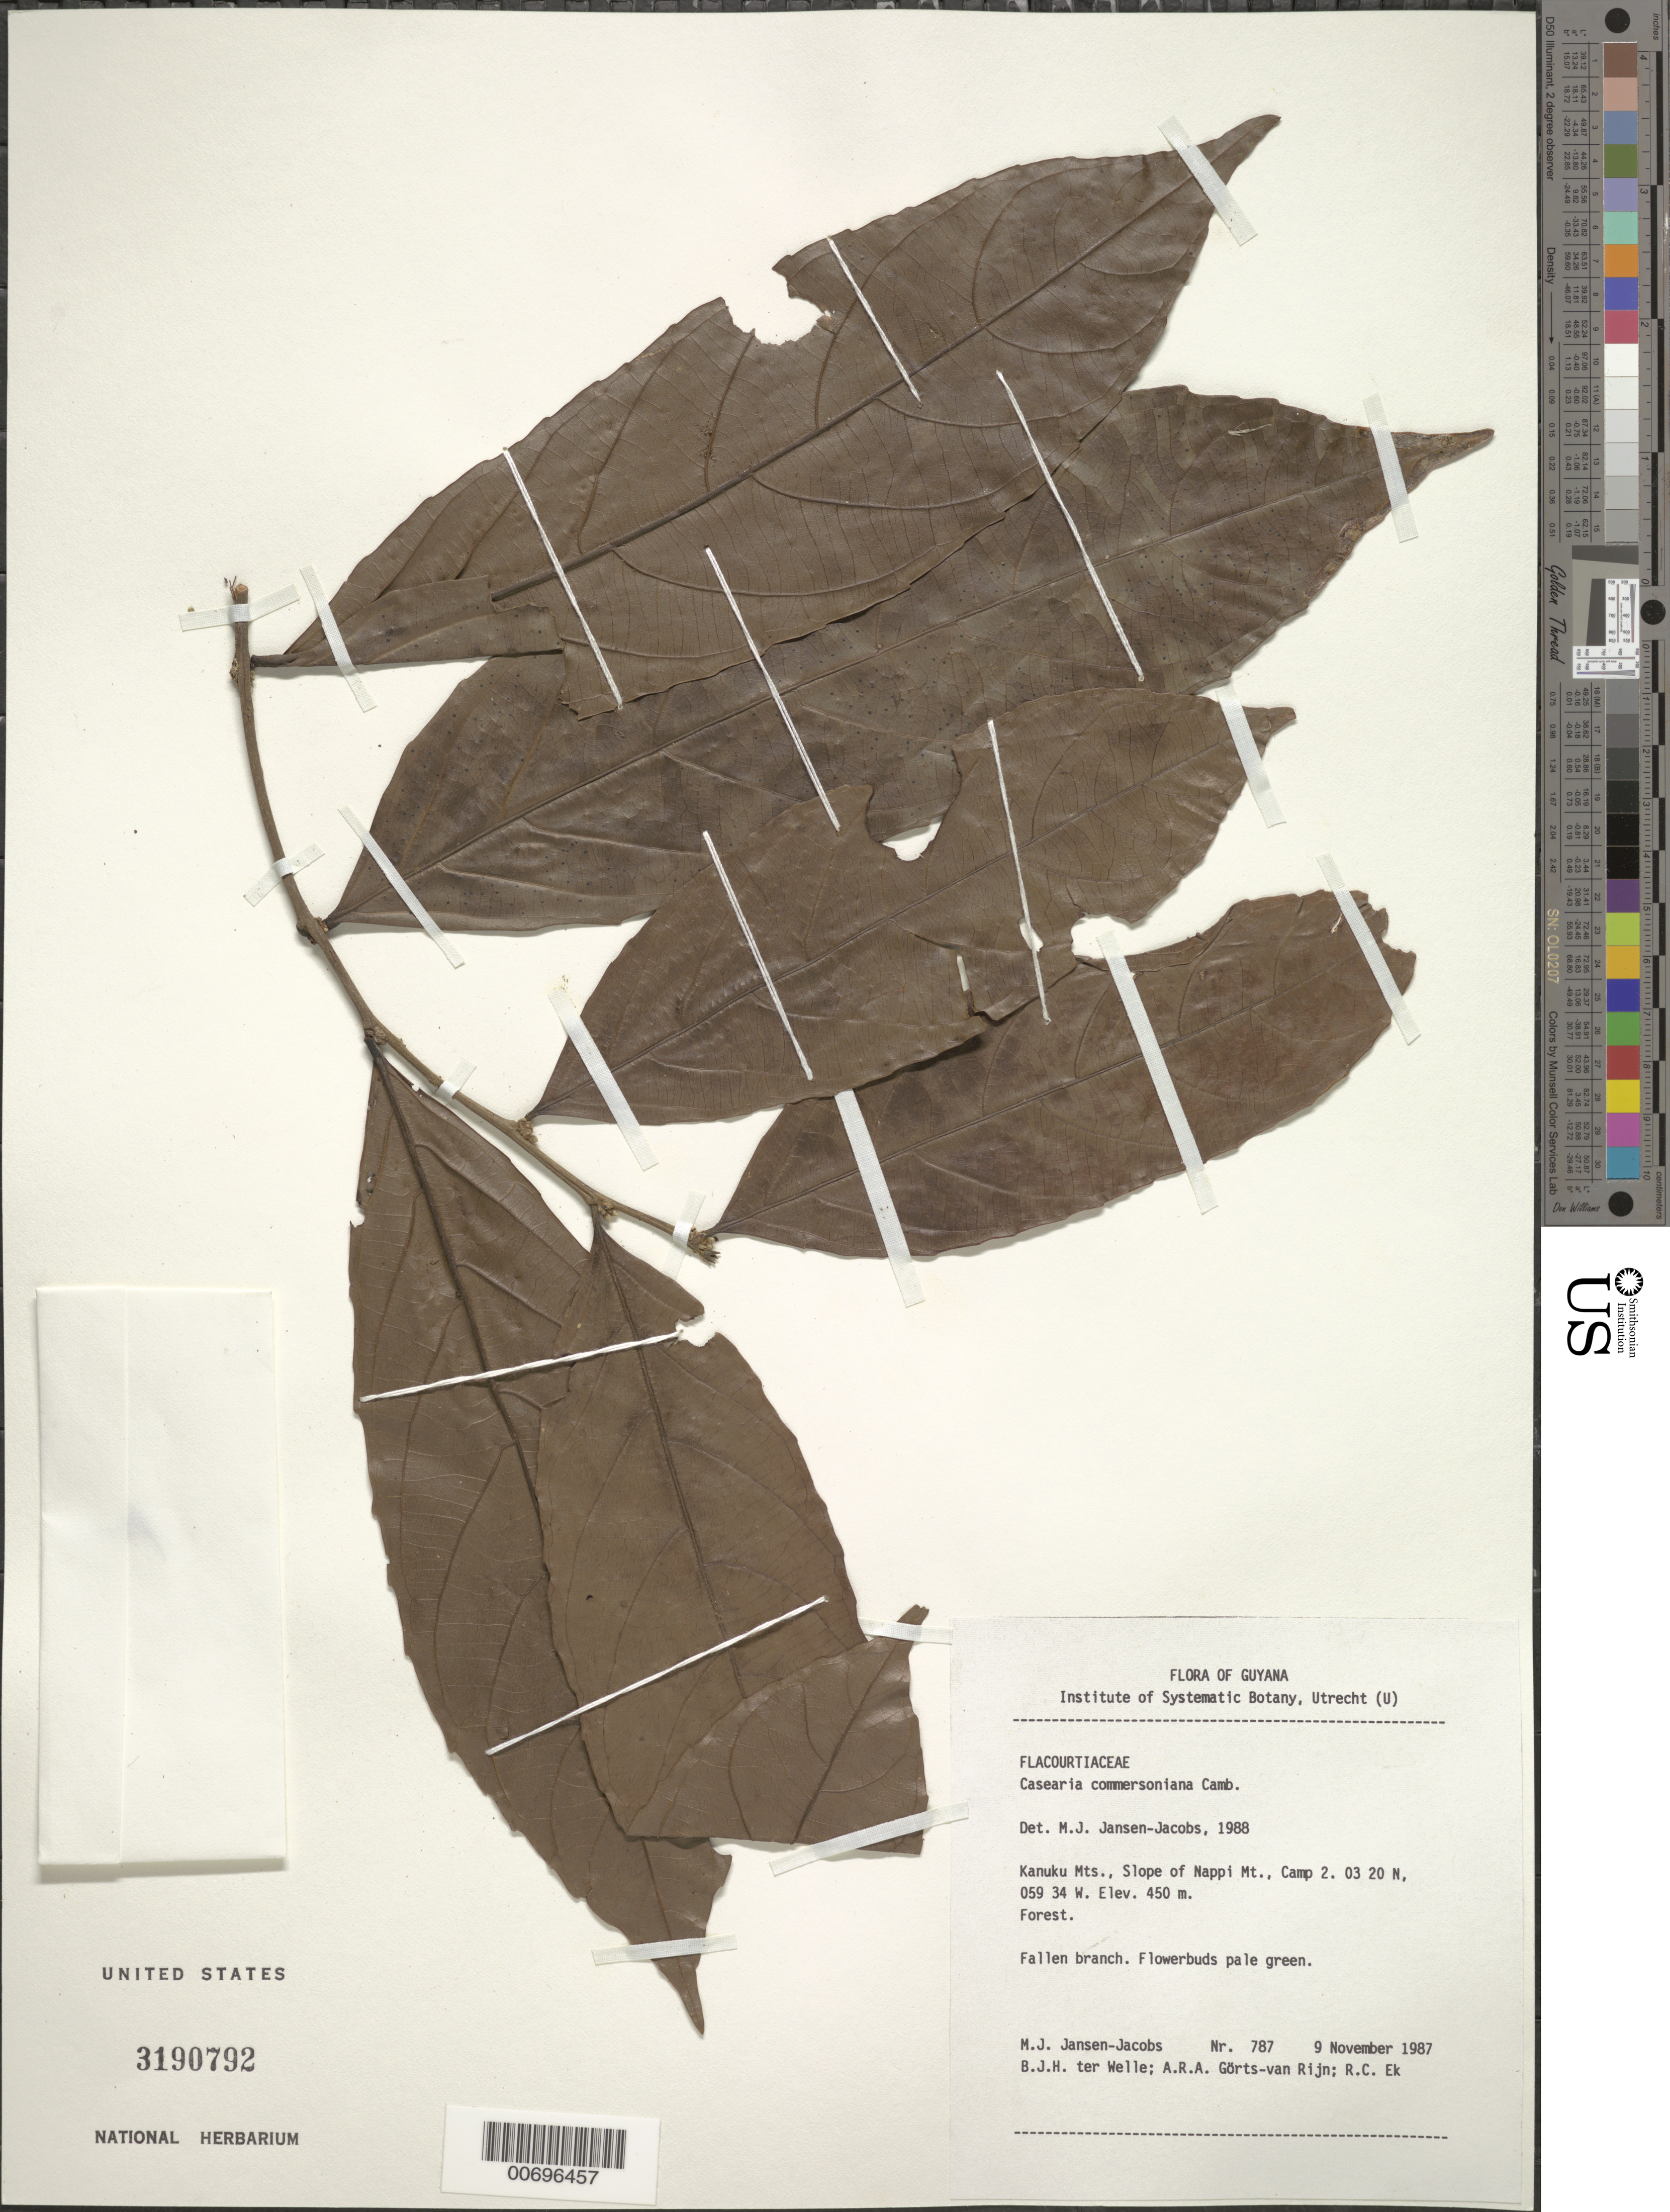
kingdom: Plantae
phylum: Tracheophyta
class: Magnoliopsida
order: Malpighiales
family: Salicaceae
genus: Piparea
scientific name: Piparea dentata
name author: Aubl.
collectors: M. J. Jansen-Jacobs, B. Welle, A. .R. A. Görts-van Rijn & R. C. Ek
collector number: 787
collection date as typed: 9-Nov-87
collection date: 1987-11-09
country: Guyana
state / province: U. Takutu-U. Essequibo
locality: Kanuku Mts., slope of Nappi Mt., camp 2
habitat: Forest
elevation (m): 450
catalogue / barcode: US 3190792